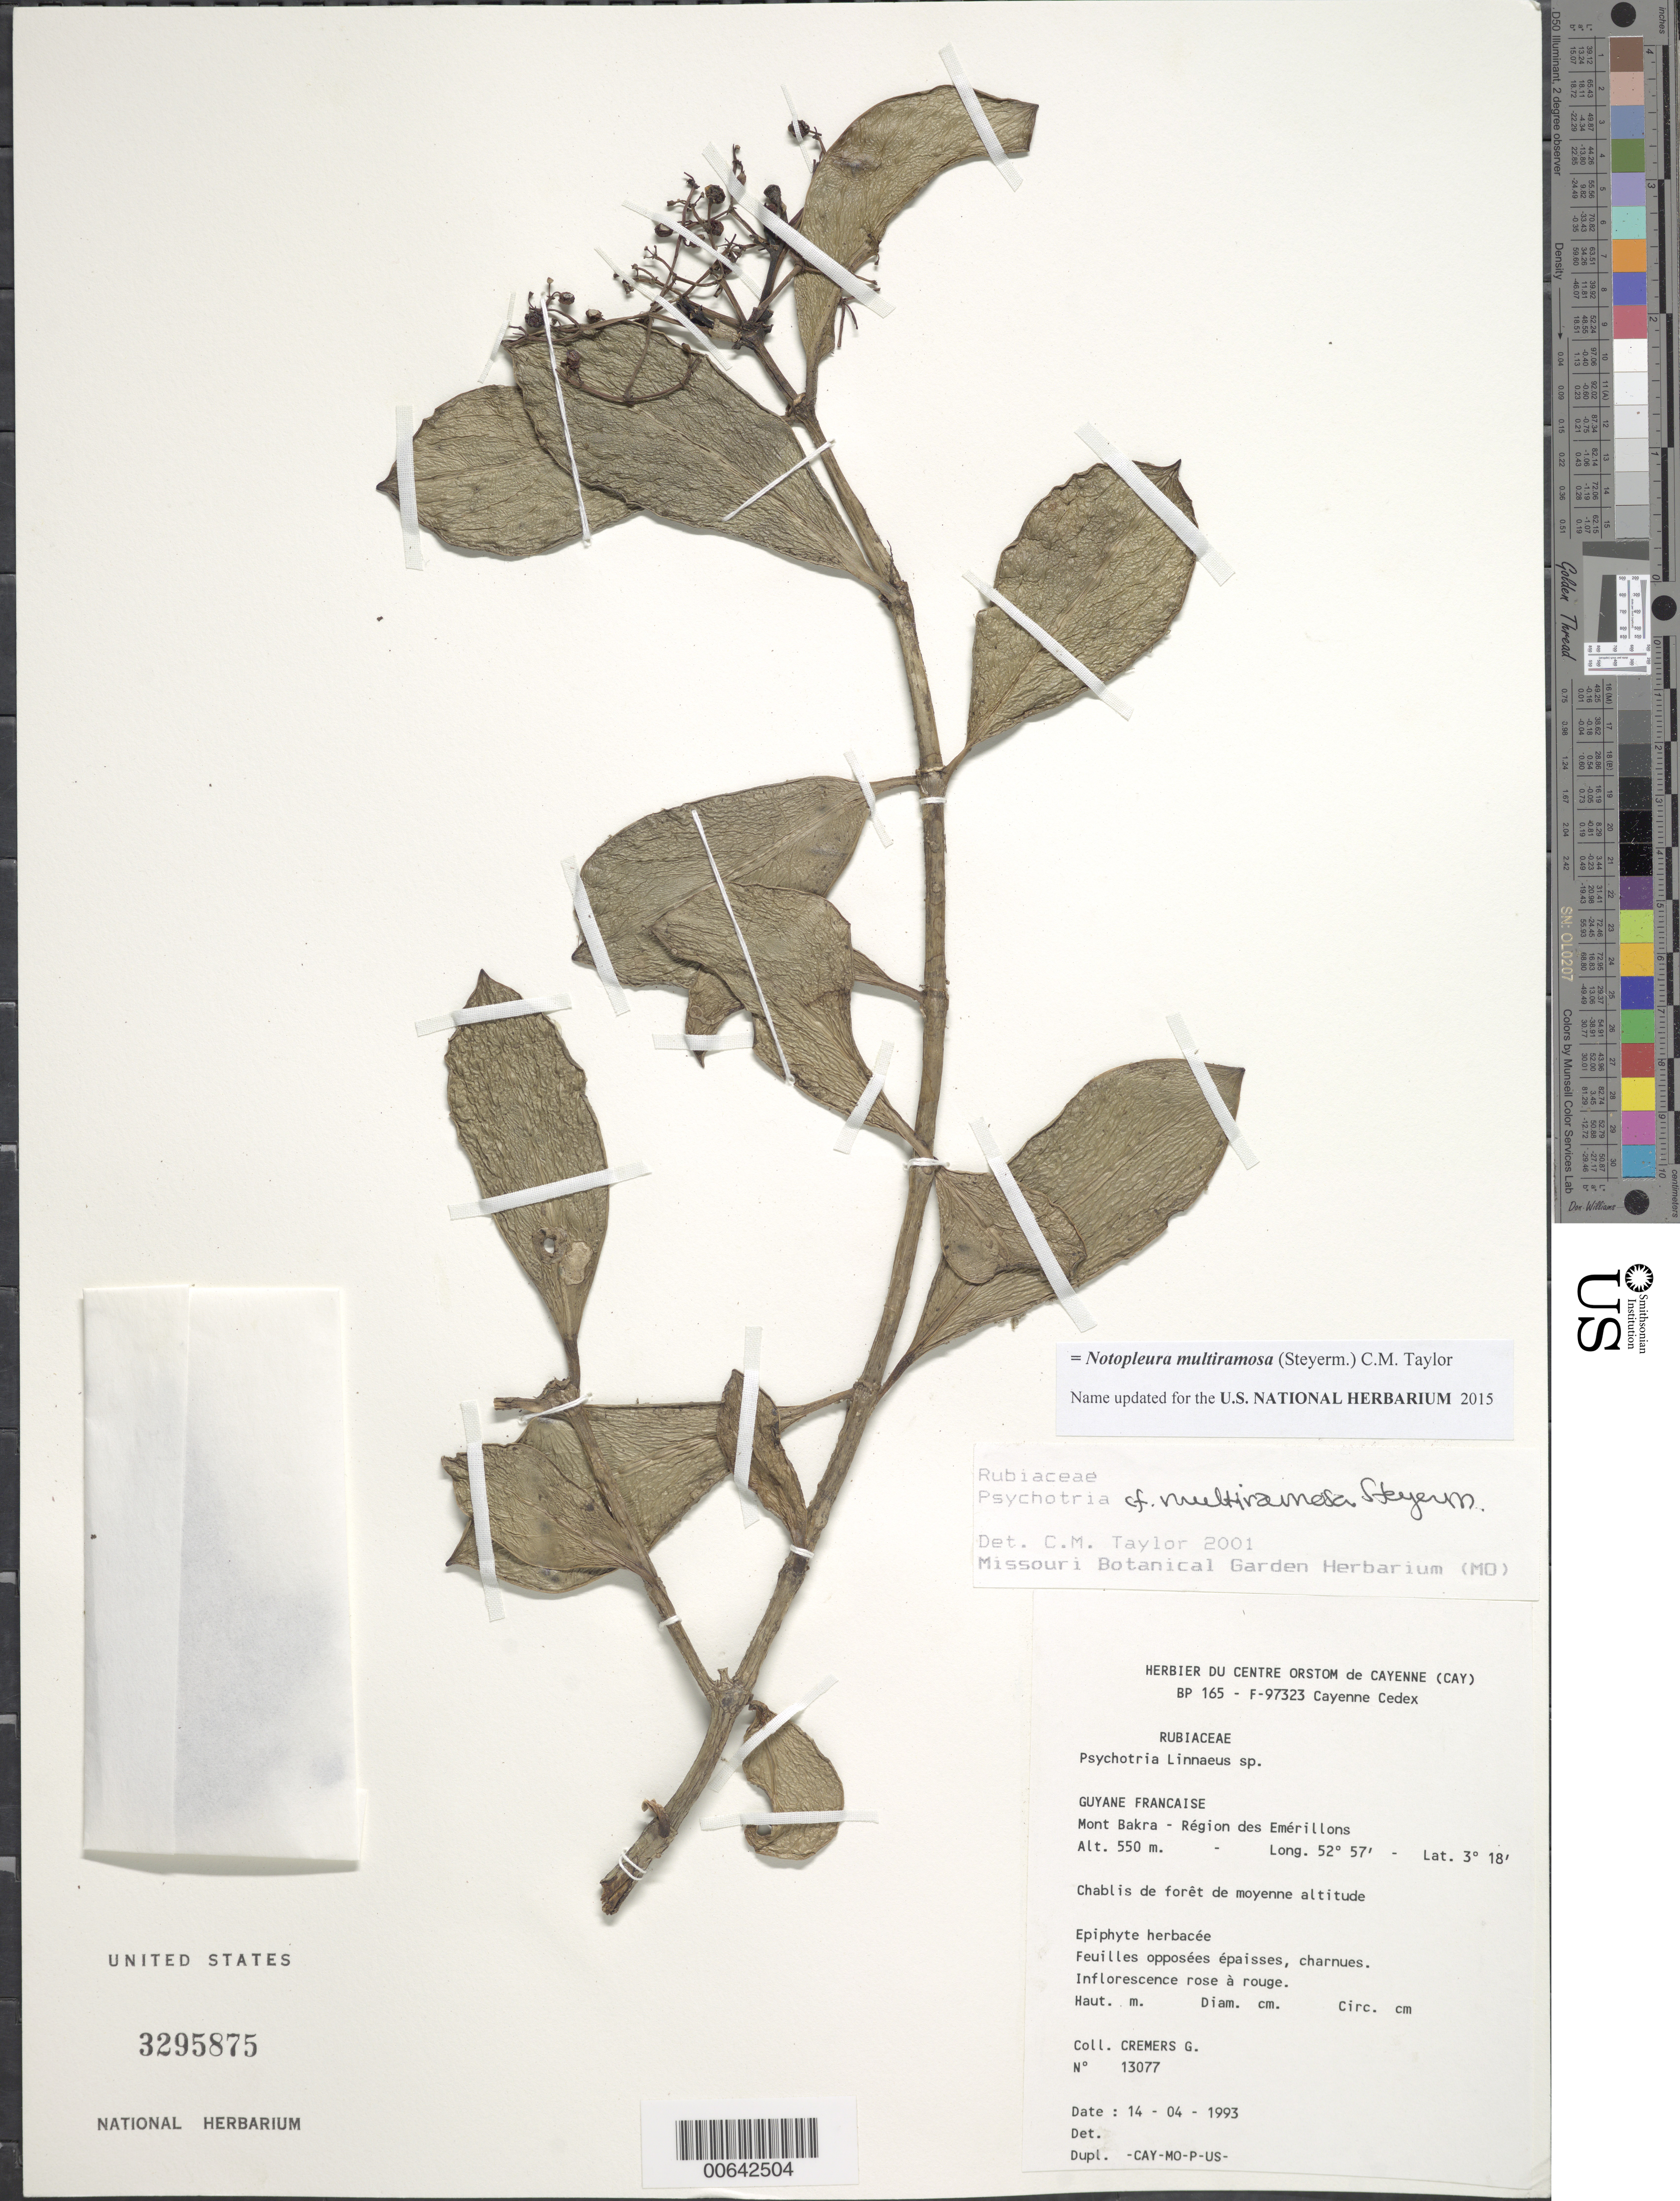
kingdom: Plantae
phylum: Tracheophyta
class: Magnoliopsida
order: Gentianales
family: Rubiaceae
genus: Psychotria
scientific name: Psychotria multiramosa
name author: Steyerm.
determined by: Taylor, Charlotte M.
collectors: G. Cremers & J.-J. de Granville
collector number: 13077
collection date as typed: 14-Apr-93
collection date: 1993-04-14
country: French Guiana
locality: Mont Bakra, région des Emérillons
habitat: Chablis de forét de moyenne altitude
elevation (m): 550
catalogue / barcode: US 3295875